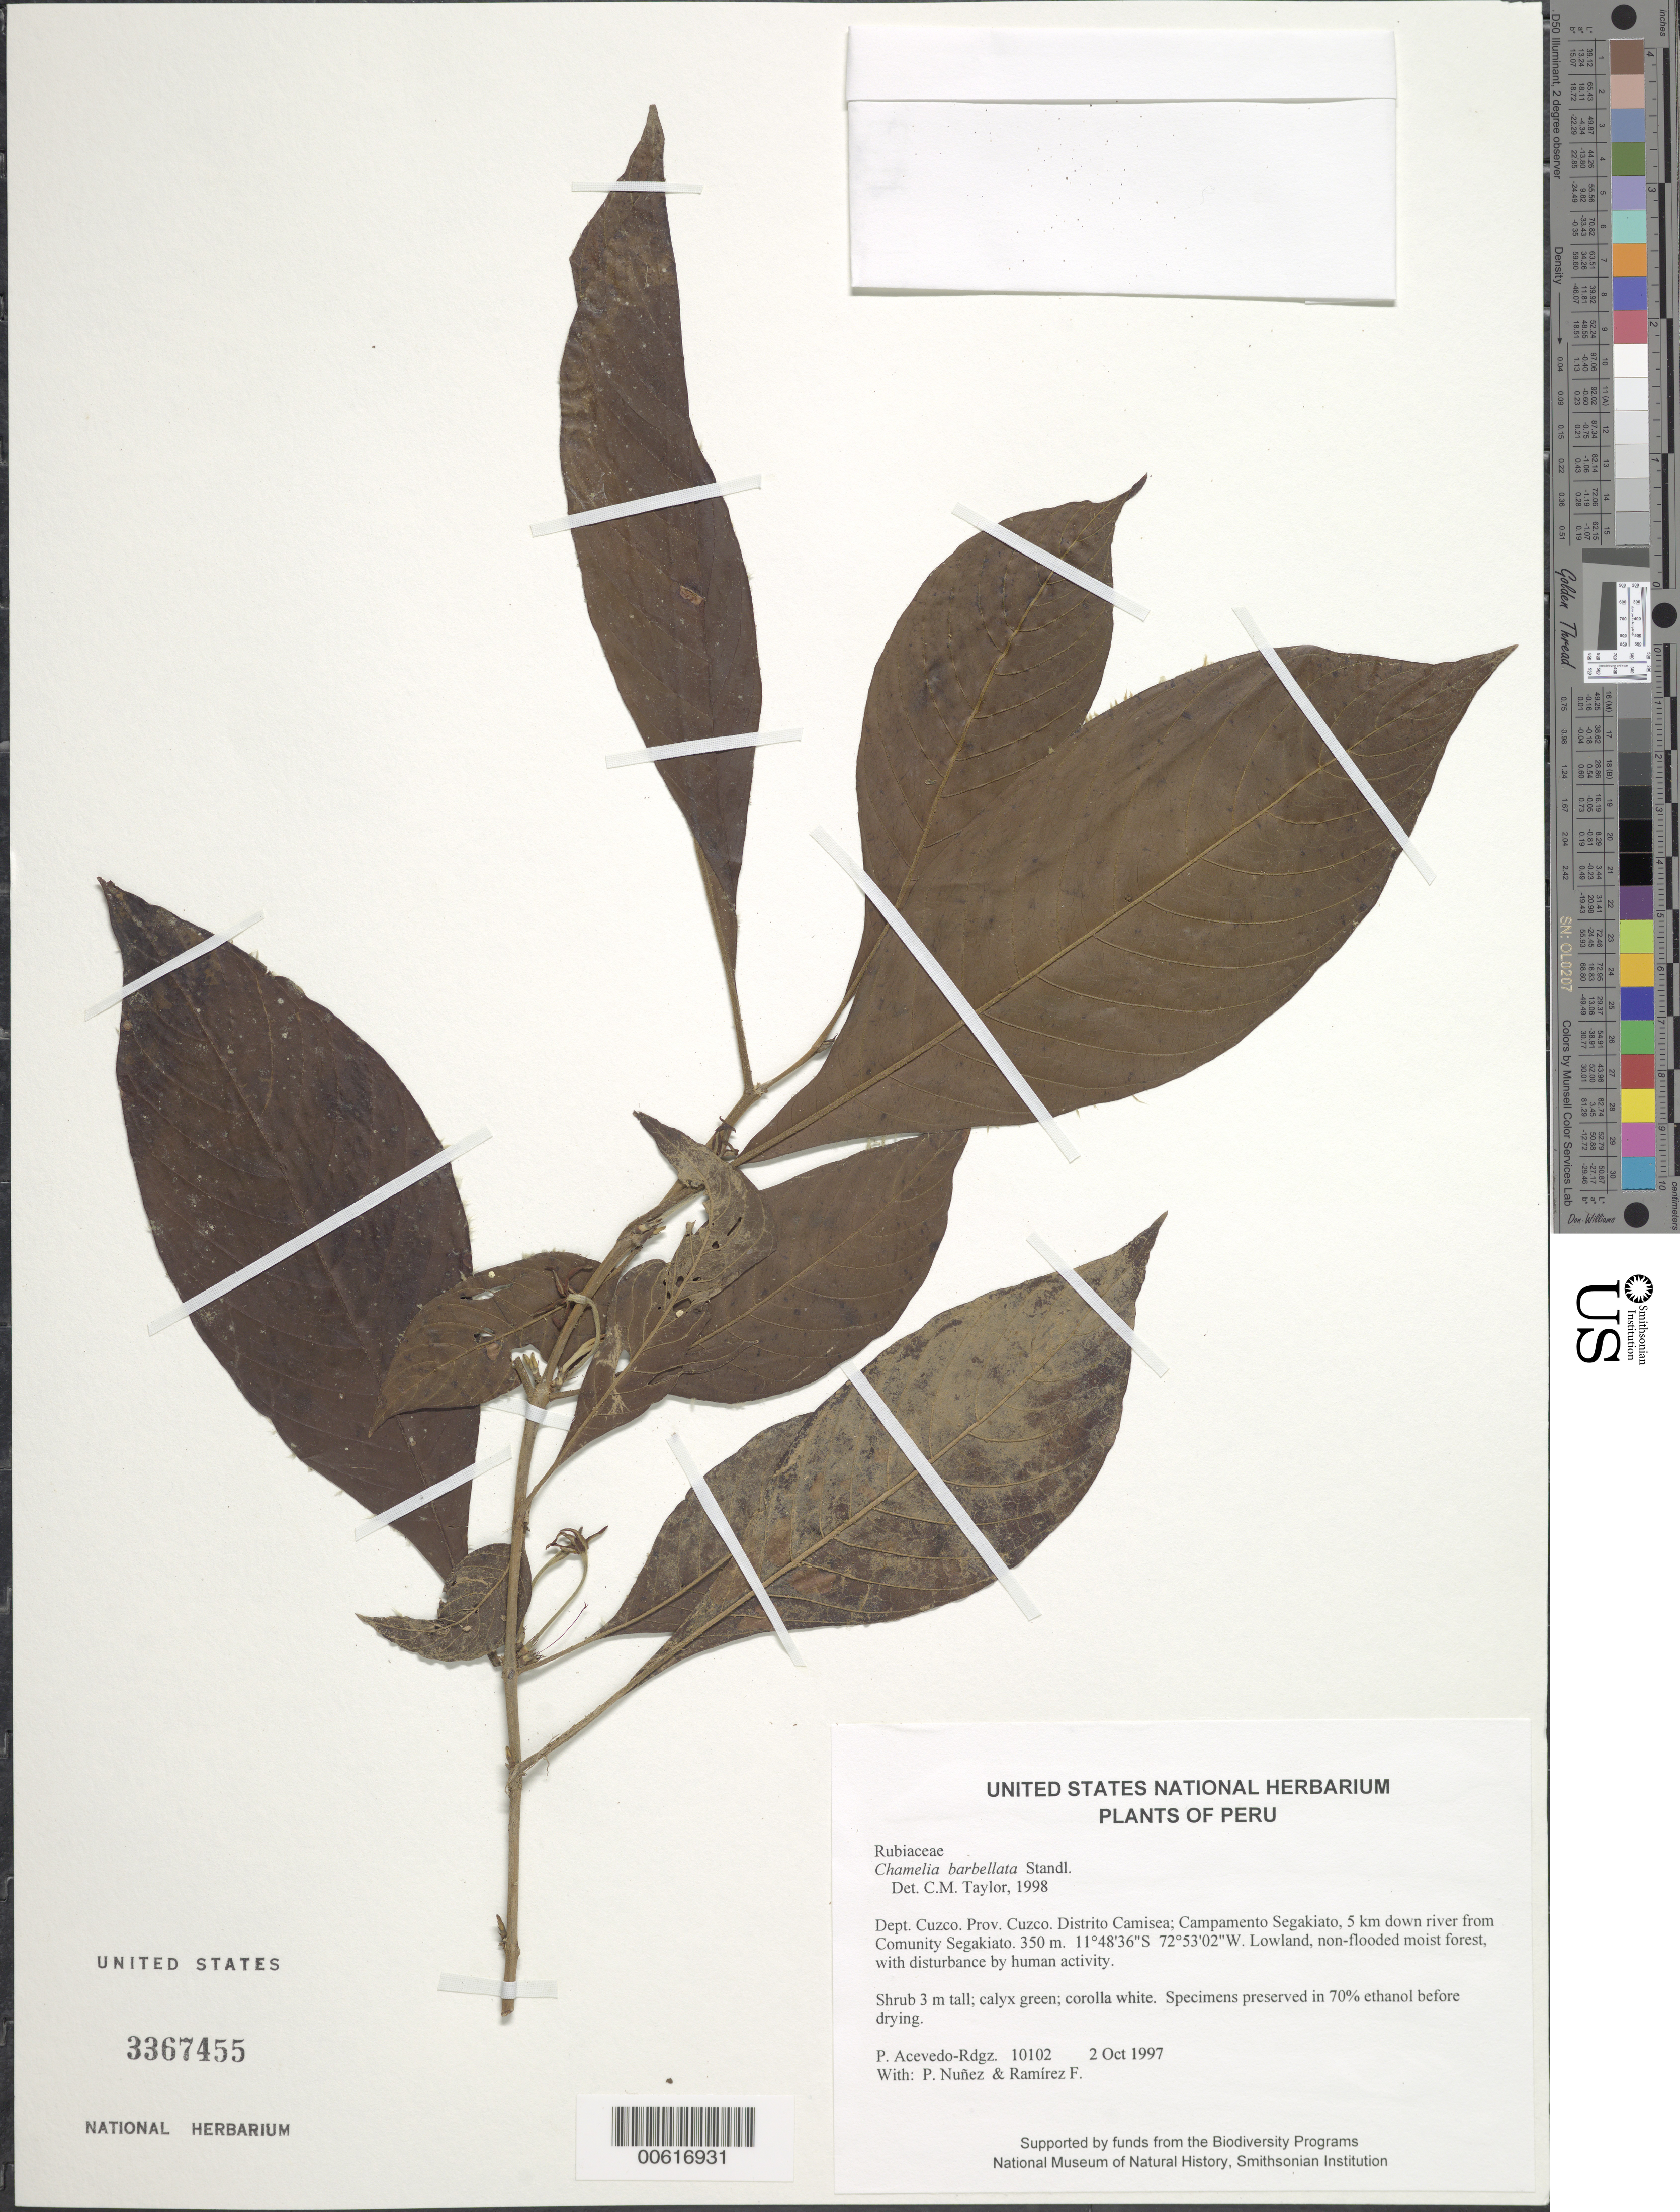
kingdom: Plantae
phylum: Tracheophyta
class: Magnoliopsida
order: Gentianales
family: Rubiaceae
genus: Chomelia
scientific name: Chomelia tenuiflora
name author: Benth.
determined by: Taylor, Charlotte M.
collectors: P. Acevedo-Rodr., P. Nuñez V. & F. Ramirez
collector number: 10102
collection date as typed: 02 Oct 1997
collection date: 1997-10-02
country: Peru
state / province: Cusco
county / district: Cusco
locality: Distrito Camisea; Campamento Segakiato, 5 km down river from Comunity Segakiato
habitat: Lowland, non-flooded moist forest, with disturbance by human activity.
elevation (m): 350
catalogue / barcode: US 3367455